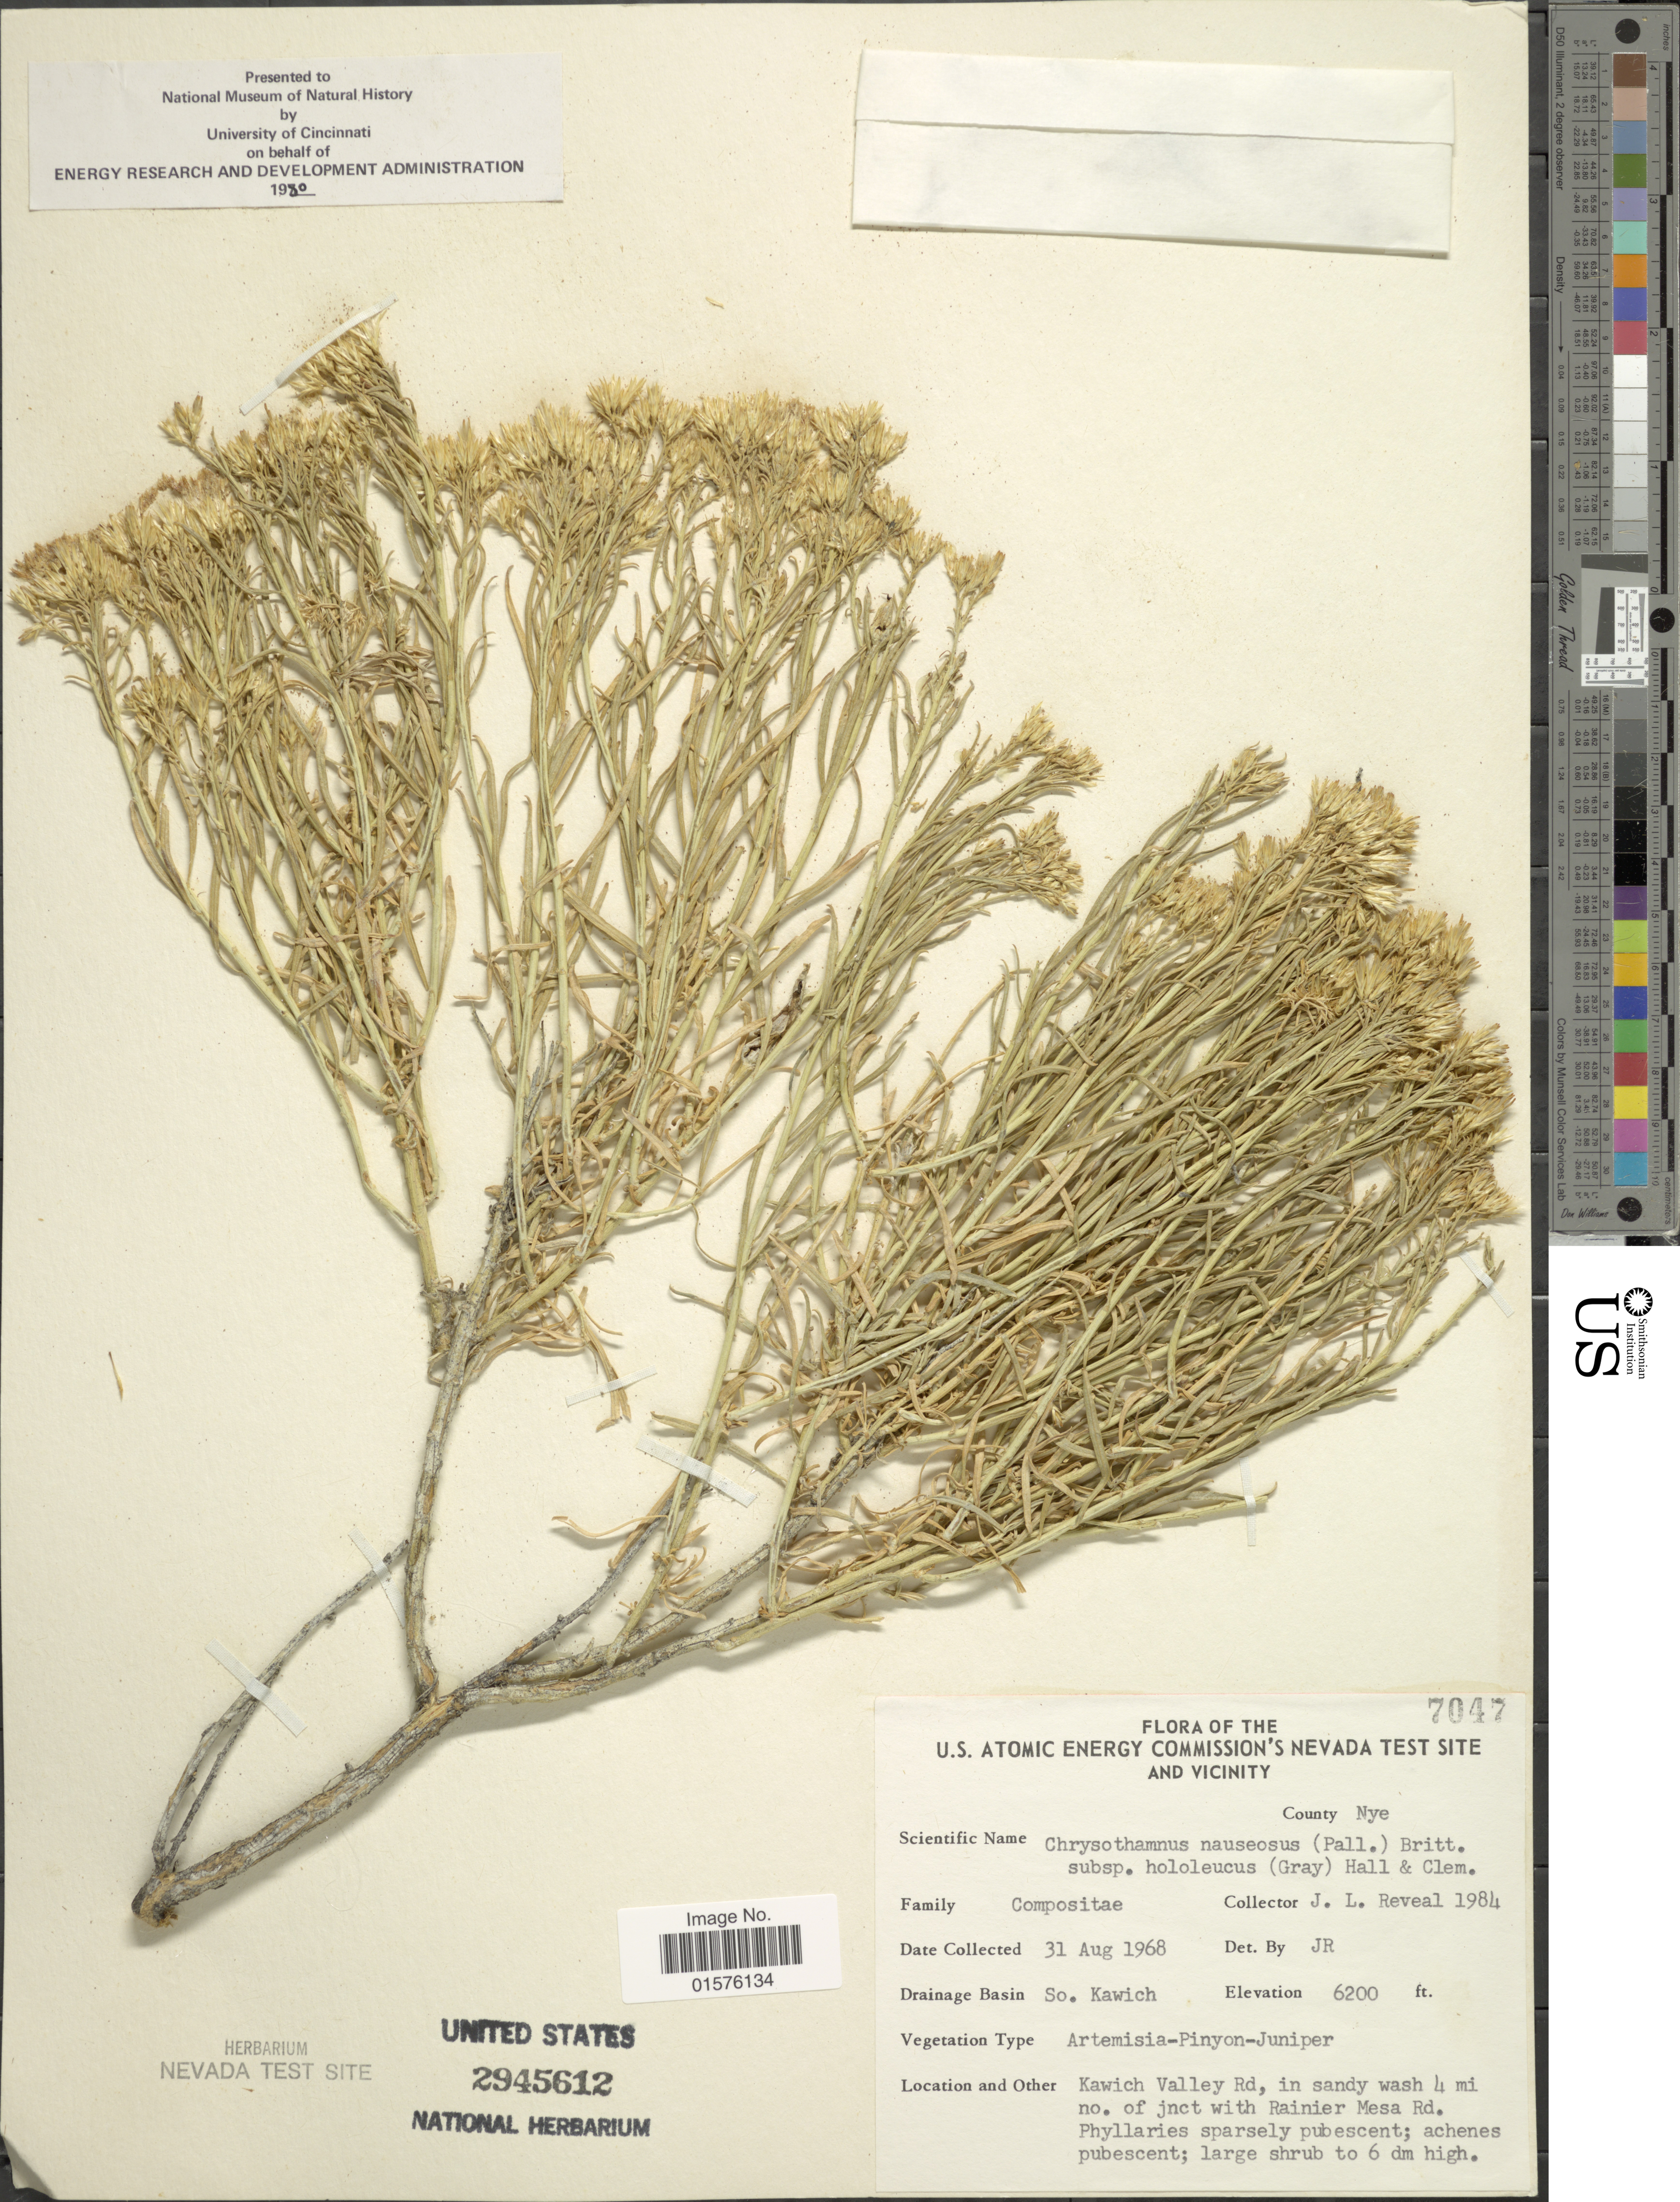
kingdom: Plantae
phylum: Tracheophyta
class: Magnoliopsida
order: Asterales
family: Asteraceae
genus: Ericameria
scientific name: Ericameria nauseosa var. hololeuca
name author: (A. Gray) G.L. Nesom & G.I. Baird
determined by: Urbatsch, Lowell E., Curator (LSU), Louisiana State University (UNITED STATES)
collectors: J. C. Beatley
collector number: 1984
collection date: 1968-08-31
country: United States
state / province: Nevada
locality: The U.S. Atomic Energy Commision's Nevada test site and vicinity, County: Nye, Drainage basin: So. Kawich, Kwaich Valley Rd, in sandy wash 4 mi no. of jnct with Rainier Mesa Rd.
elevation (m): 1890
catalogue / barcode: US 2945612